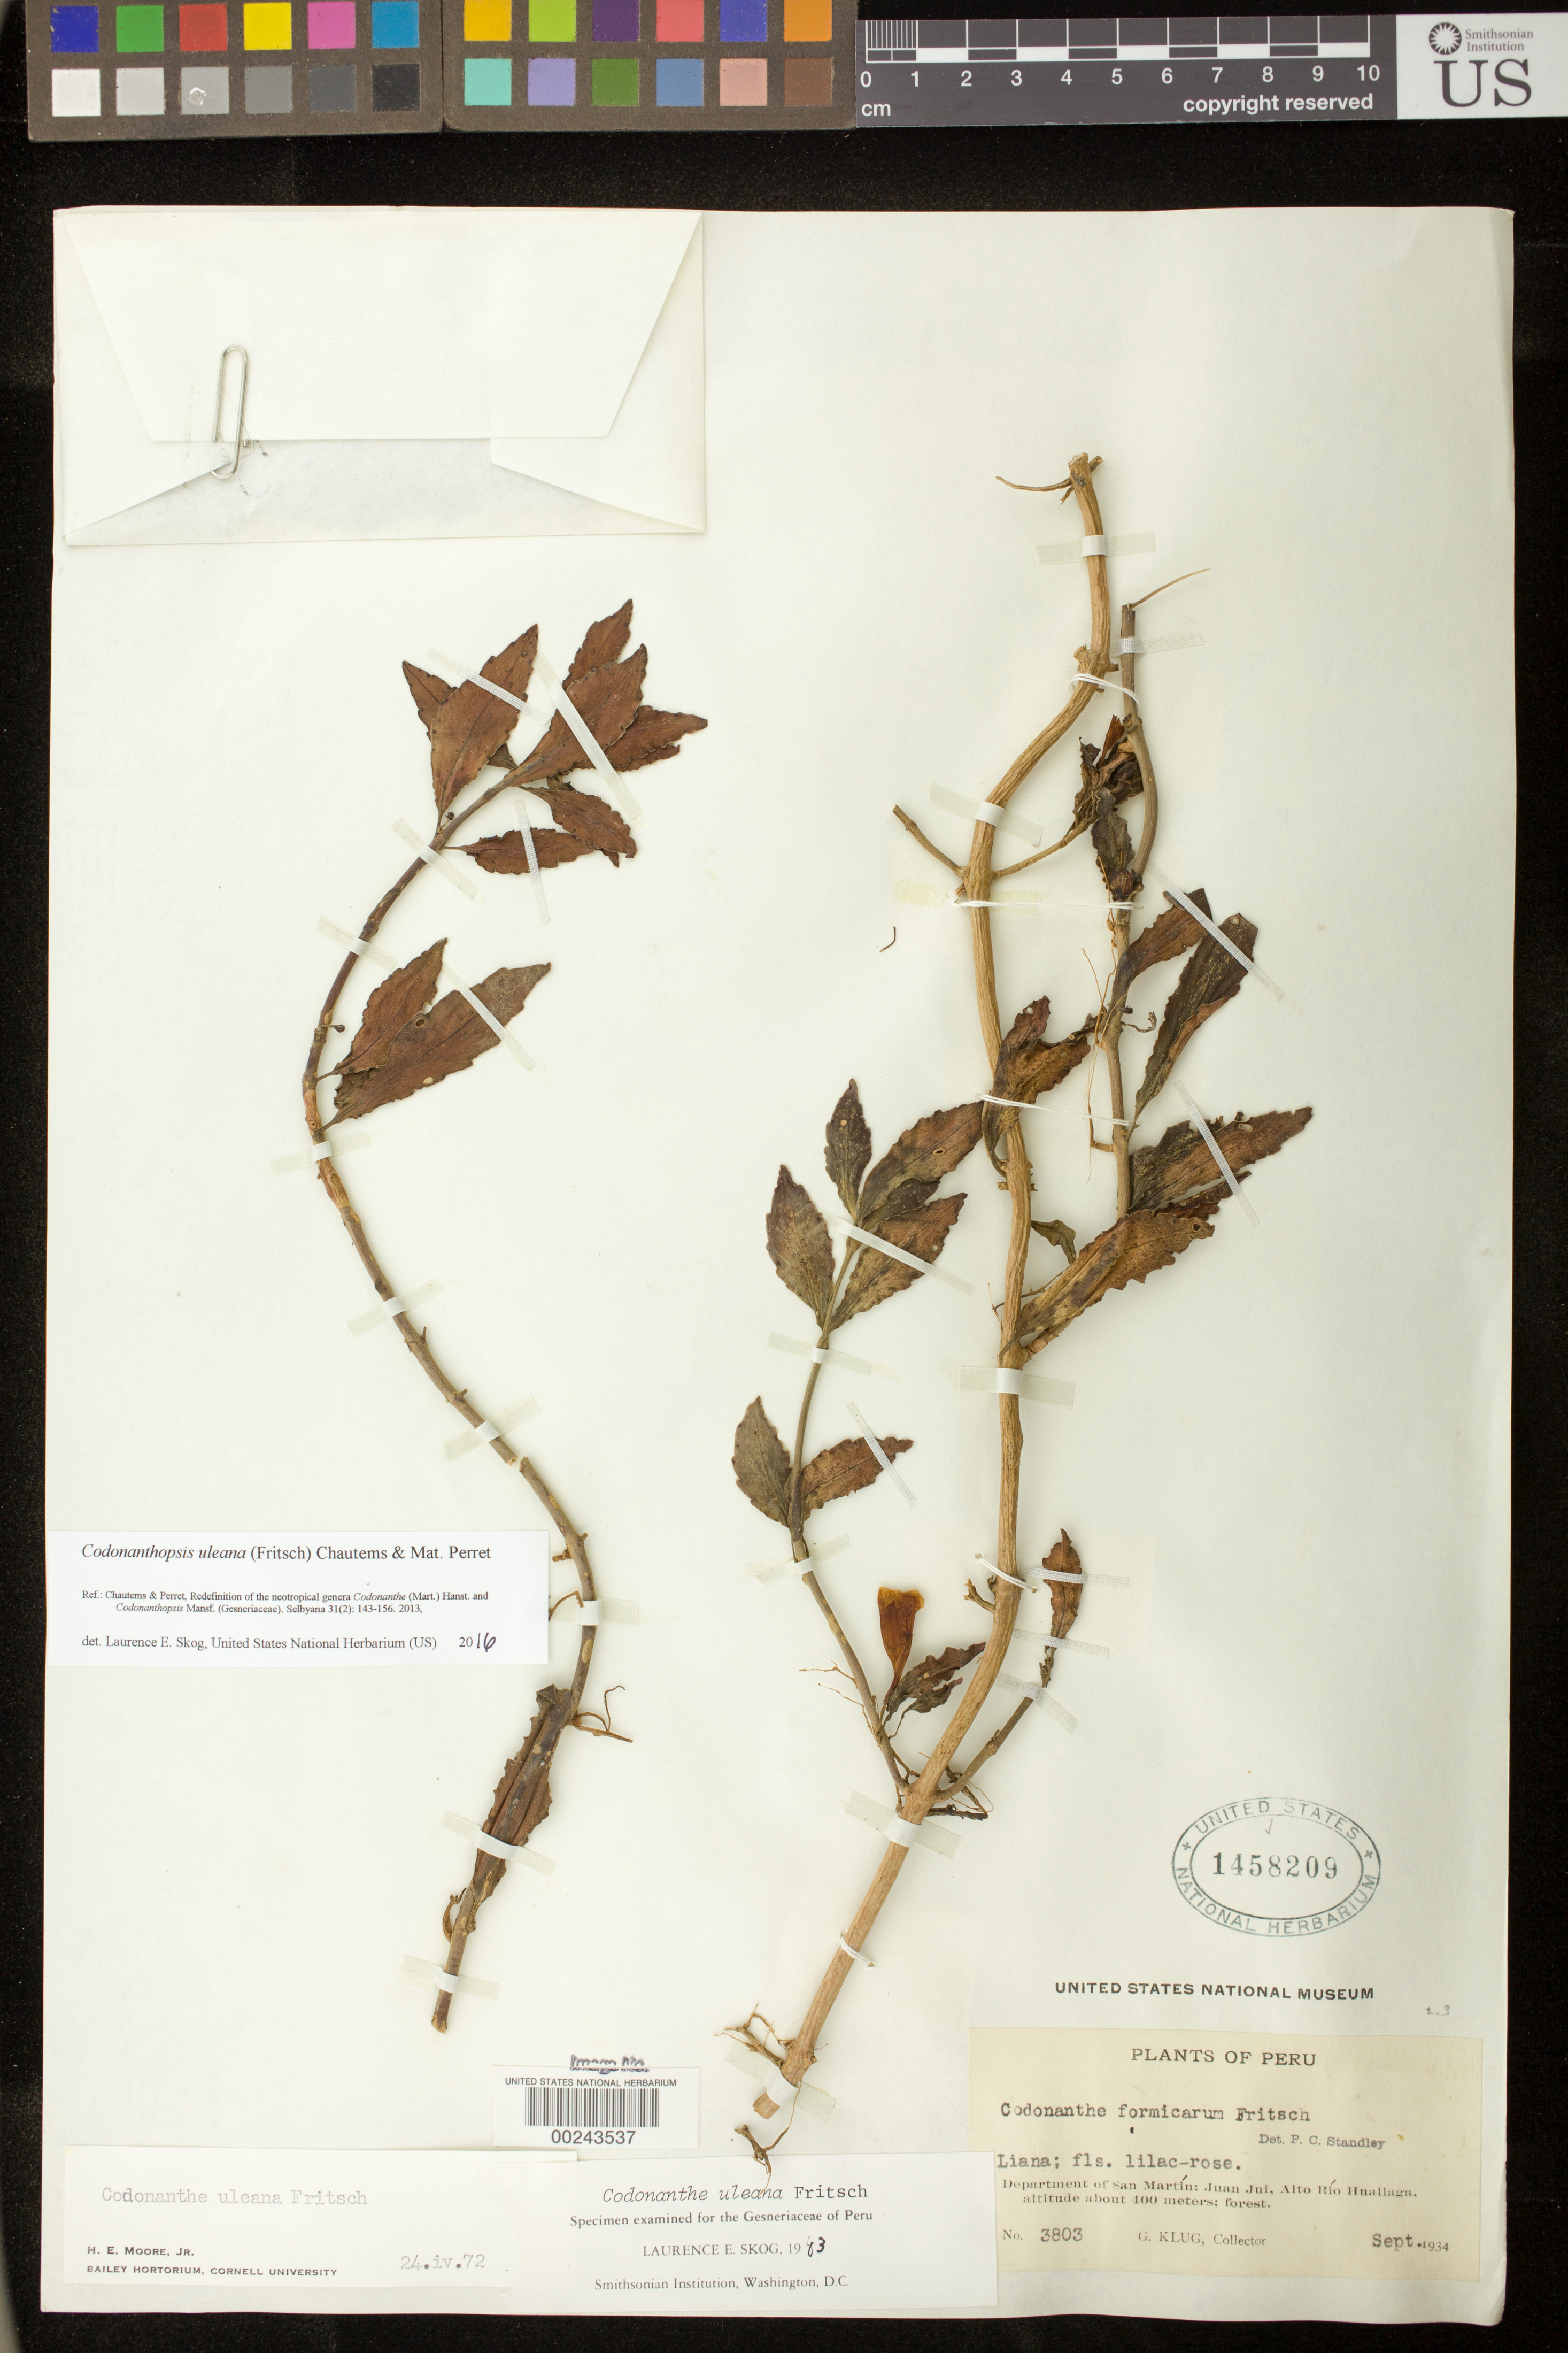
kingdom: Plantae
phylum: Tracheophyta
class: Magnoliopsida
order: Lamiales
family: Gesneriaceae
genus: Codonanthopsis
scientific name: Codonanthopsis uleana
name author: (Fritsch) Chautems & Mat.Perret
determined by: Skog, Laurence E.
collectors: G. Klug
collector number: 3803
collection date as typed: Sep 1934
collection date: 1934-09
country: Peru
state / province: San Martín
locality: Juan Jui, Alto Rio Huallaga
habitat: Forest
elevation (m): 400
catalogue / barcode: US 1458209